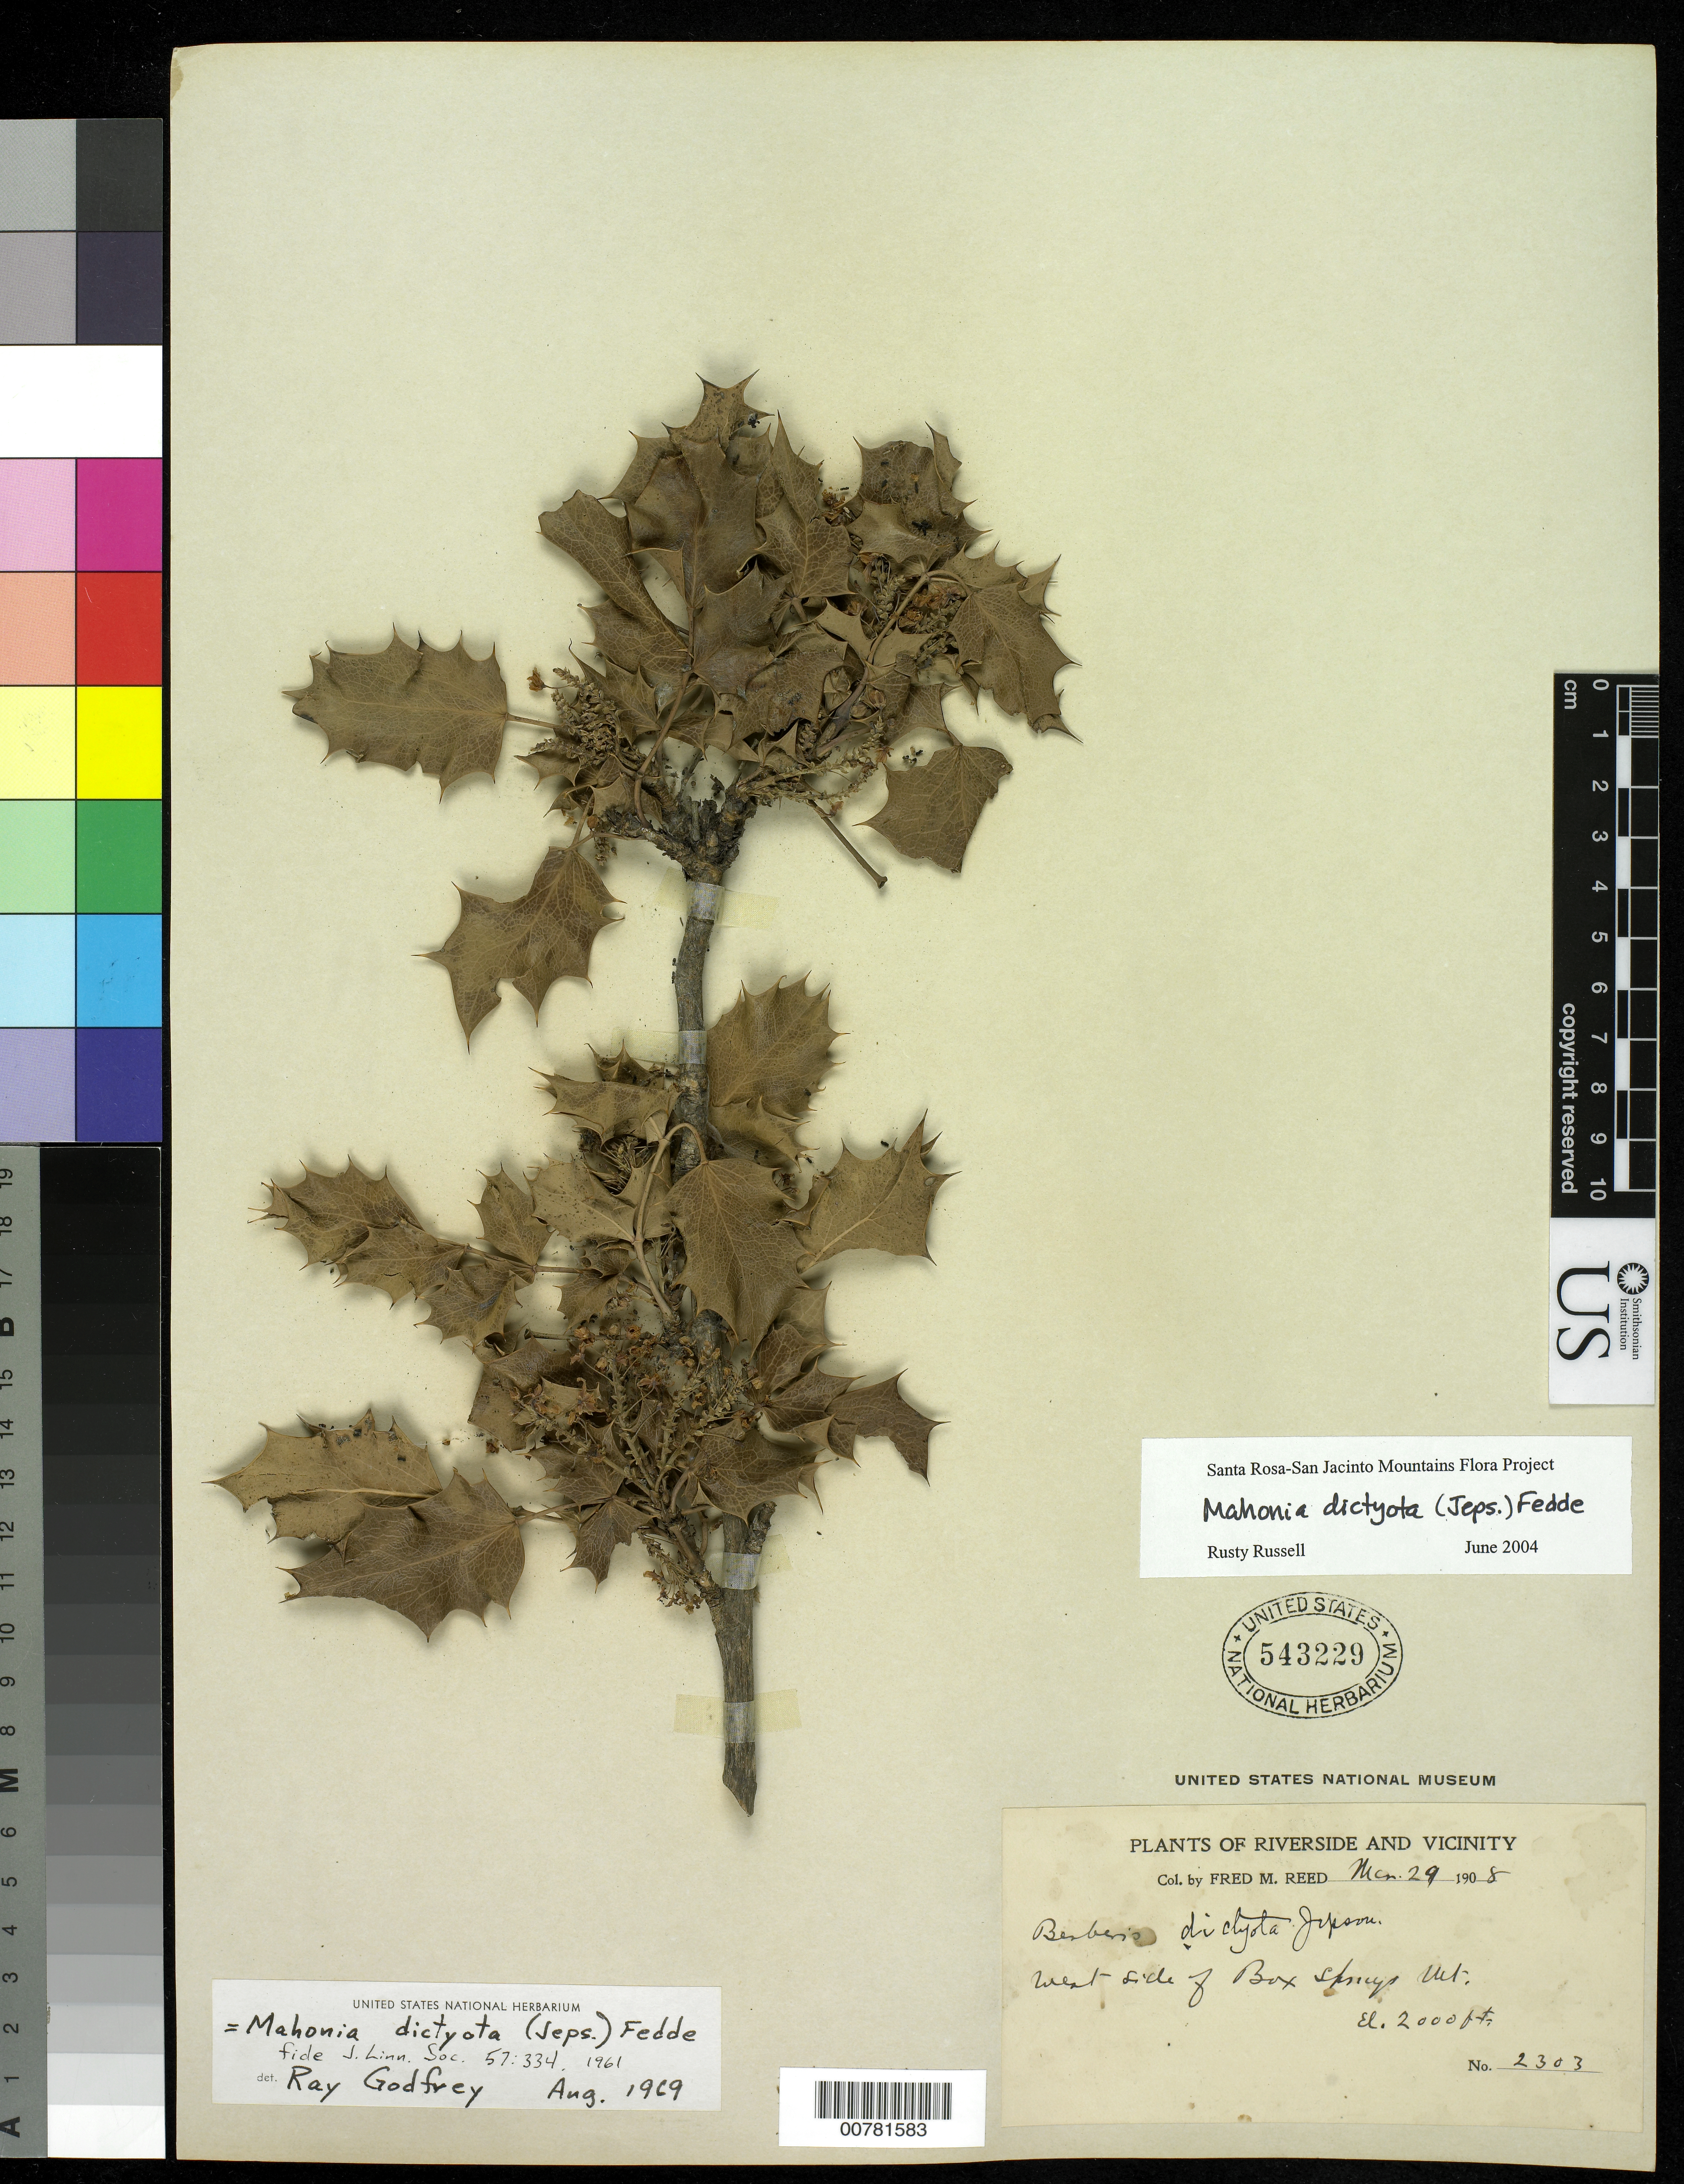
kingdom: Plantae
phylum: Tracheophyta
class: Magnoliopsida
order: Ranunculales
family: Berberidaceae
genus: Mahonia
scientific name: Mahonia dictyota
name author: (Jeps.) Fedde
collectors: F. Reed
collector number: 2303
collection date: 1908-03-29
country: United States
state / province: California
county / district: Riverside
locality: Riverside and vicinity. West side of Box Springs Mt.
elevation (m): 610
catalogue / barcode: US 543229